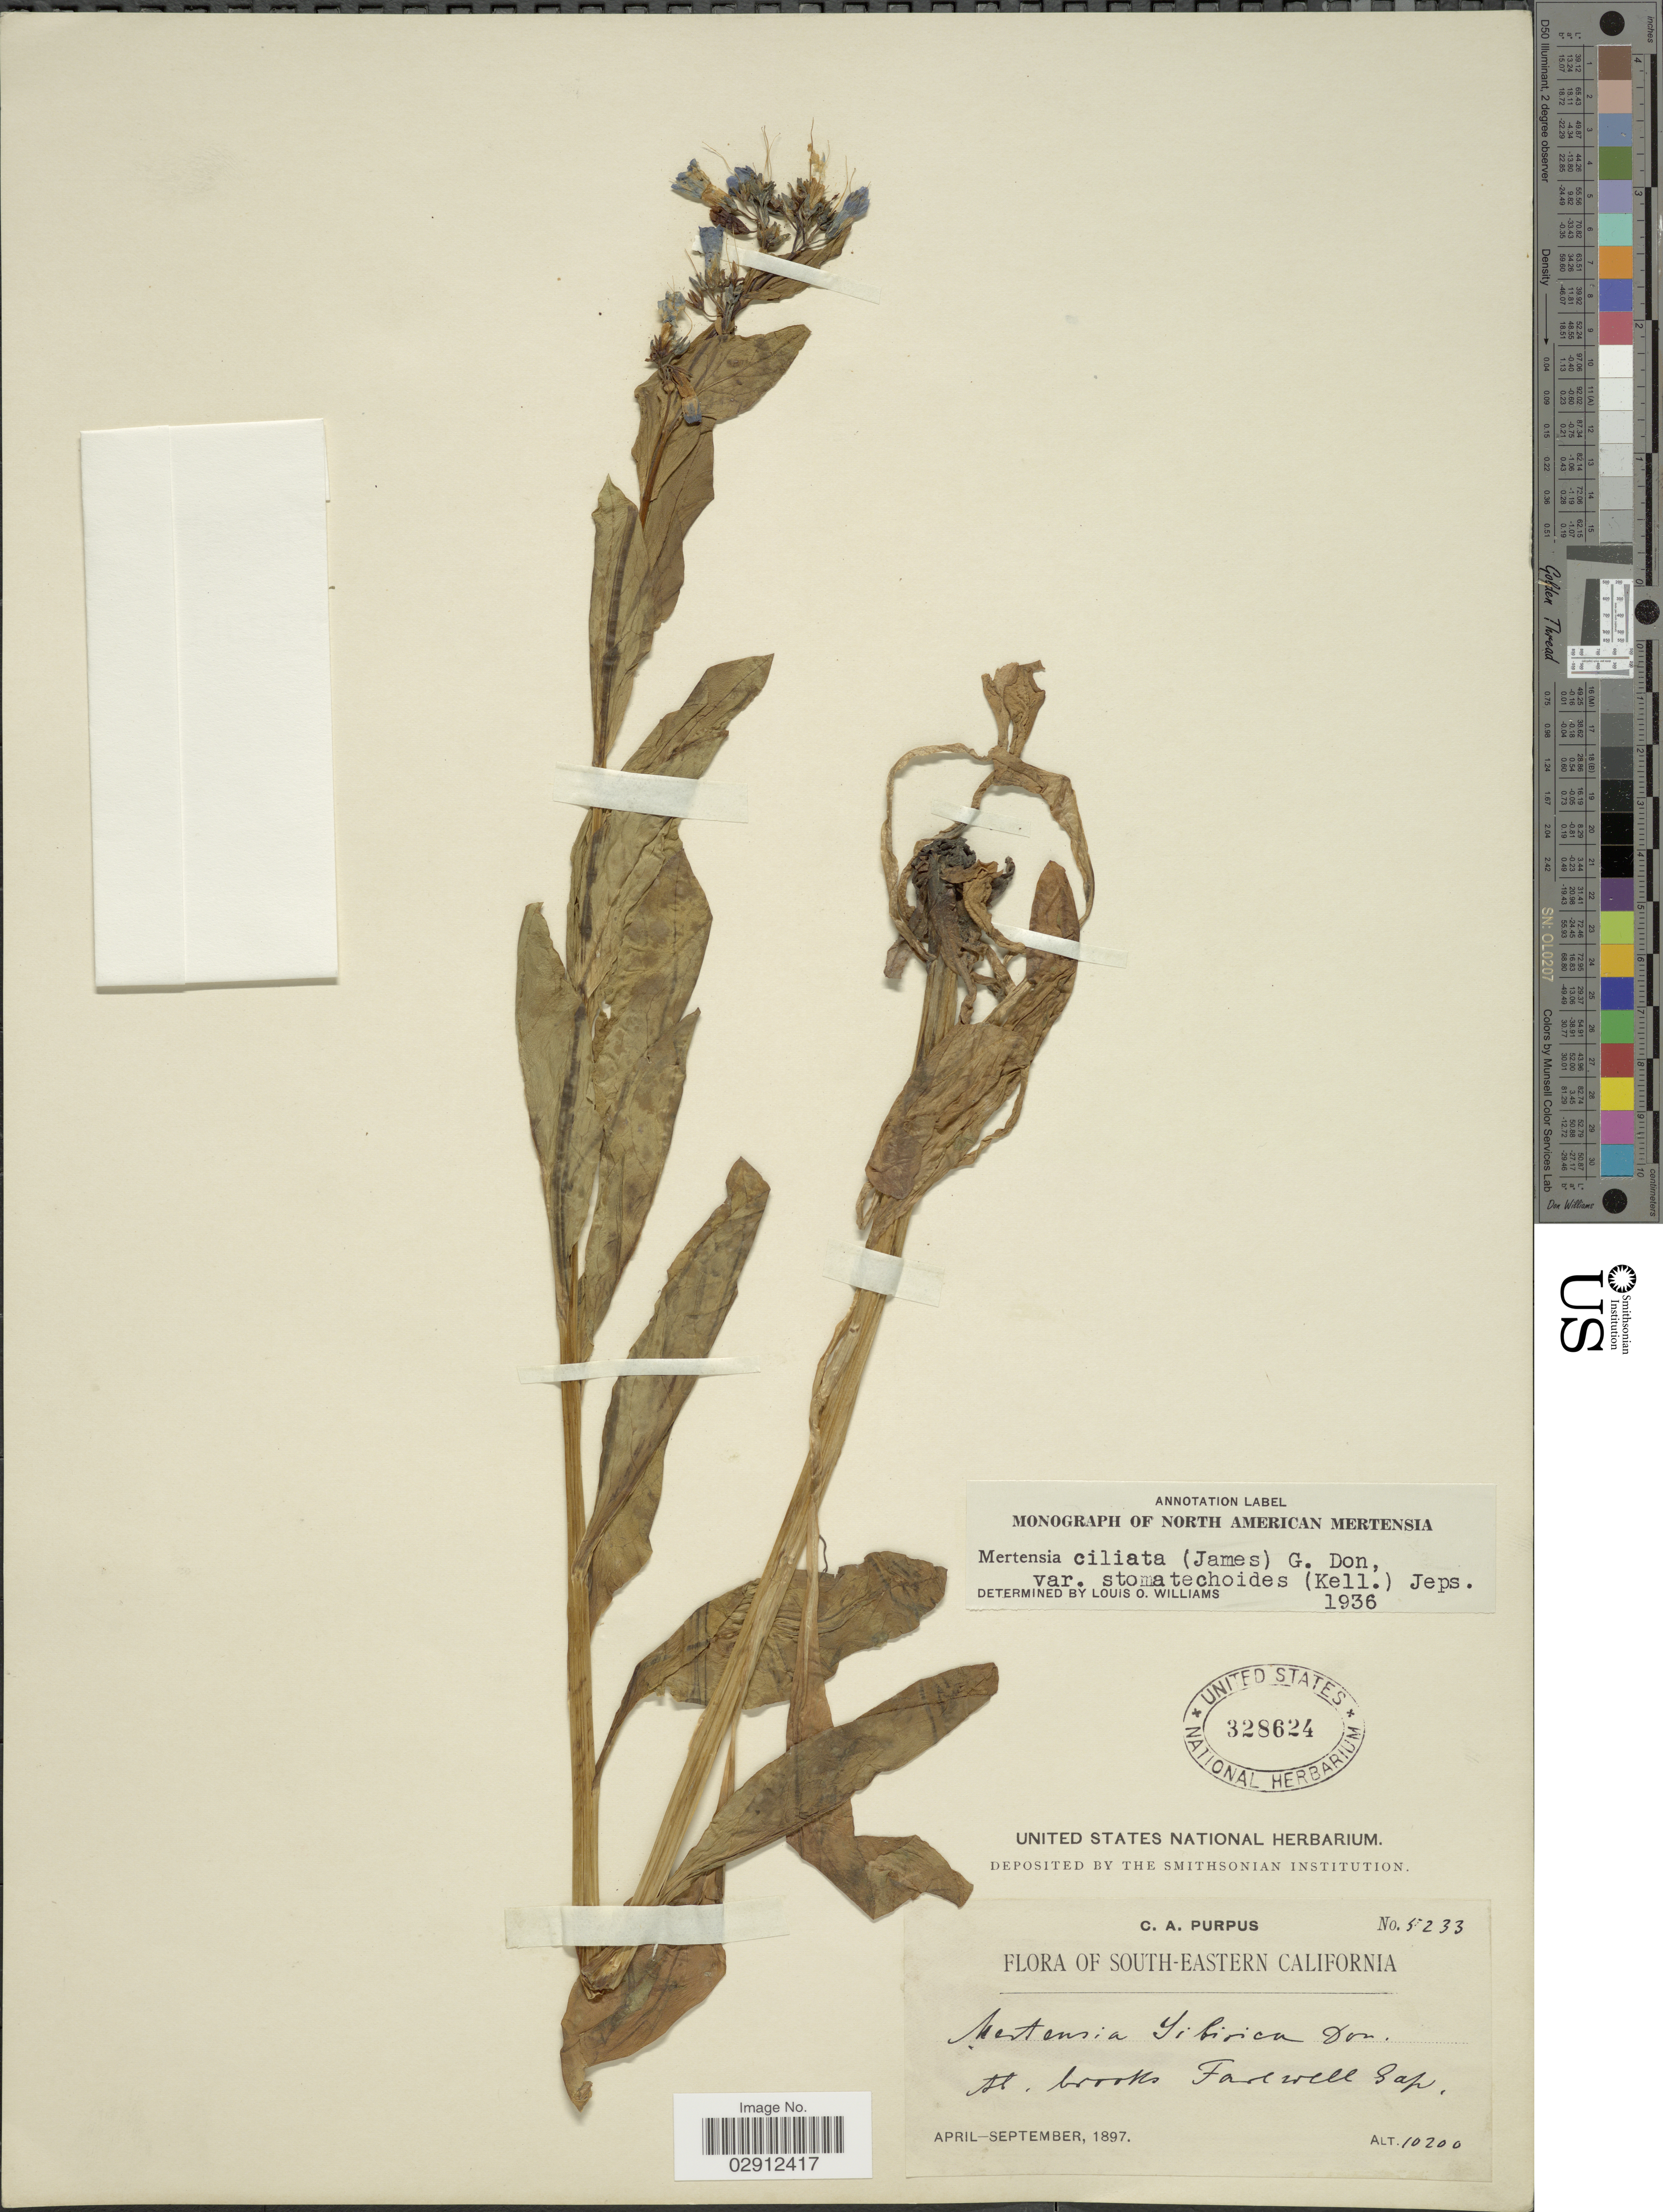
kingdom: Plantae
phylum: Tracheophyta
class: Magnoliopsida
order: Boraginales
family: Boraginaceae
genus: Mertensia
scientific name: Mertensia ciliata var. stomatechoides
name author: (Kellogg) Jeps.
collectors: C. A. Purpus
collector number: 5233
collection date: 1897-04/1897-09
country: United States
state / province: California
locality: South-Eastern California. At. brooks Farewell Gap.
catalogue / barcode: US 328624